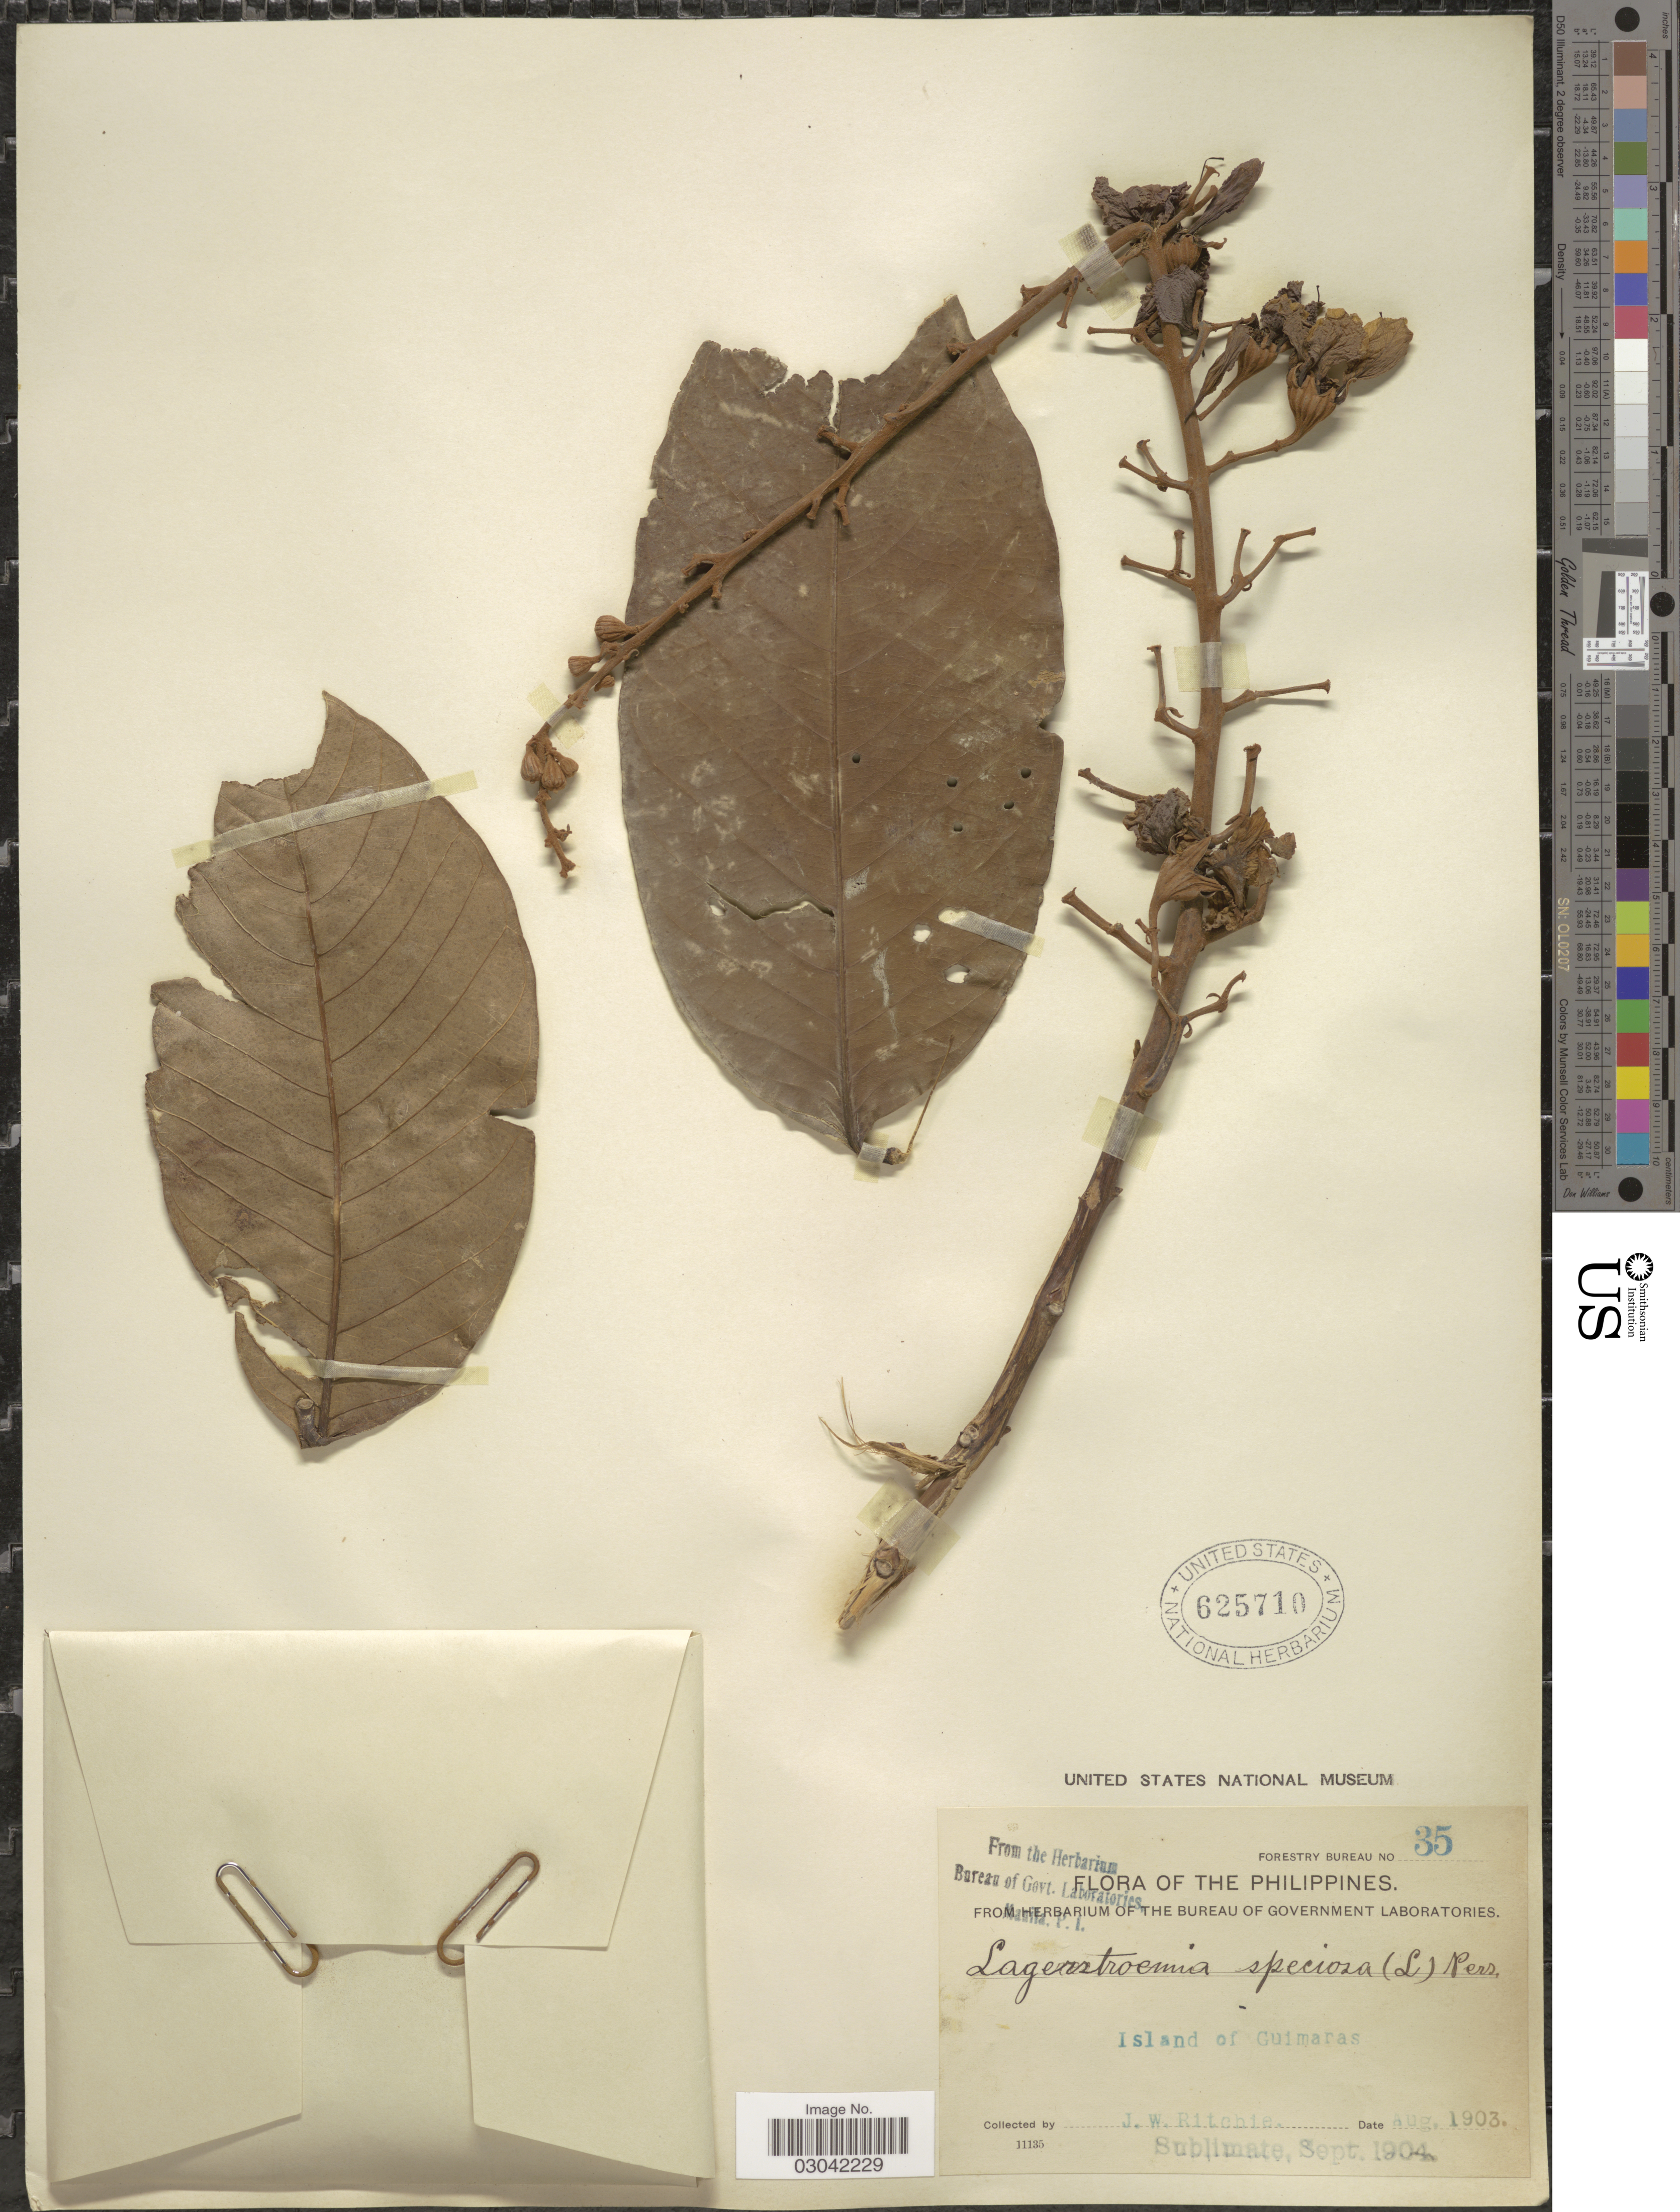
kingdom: Plantae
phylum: Tracheophyta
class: Magnoliopsida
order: Myrtales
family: Lythraceae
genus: Lagerstroemia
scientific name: Lagerstroemia speciosa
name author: (L.) Pers.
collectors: J. Ritchie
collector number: Forestry Bureau 35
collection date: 1903-08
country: Philippines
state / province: Western Visayas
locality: Island of Guimaras.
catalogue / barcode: US 625710